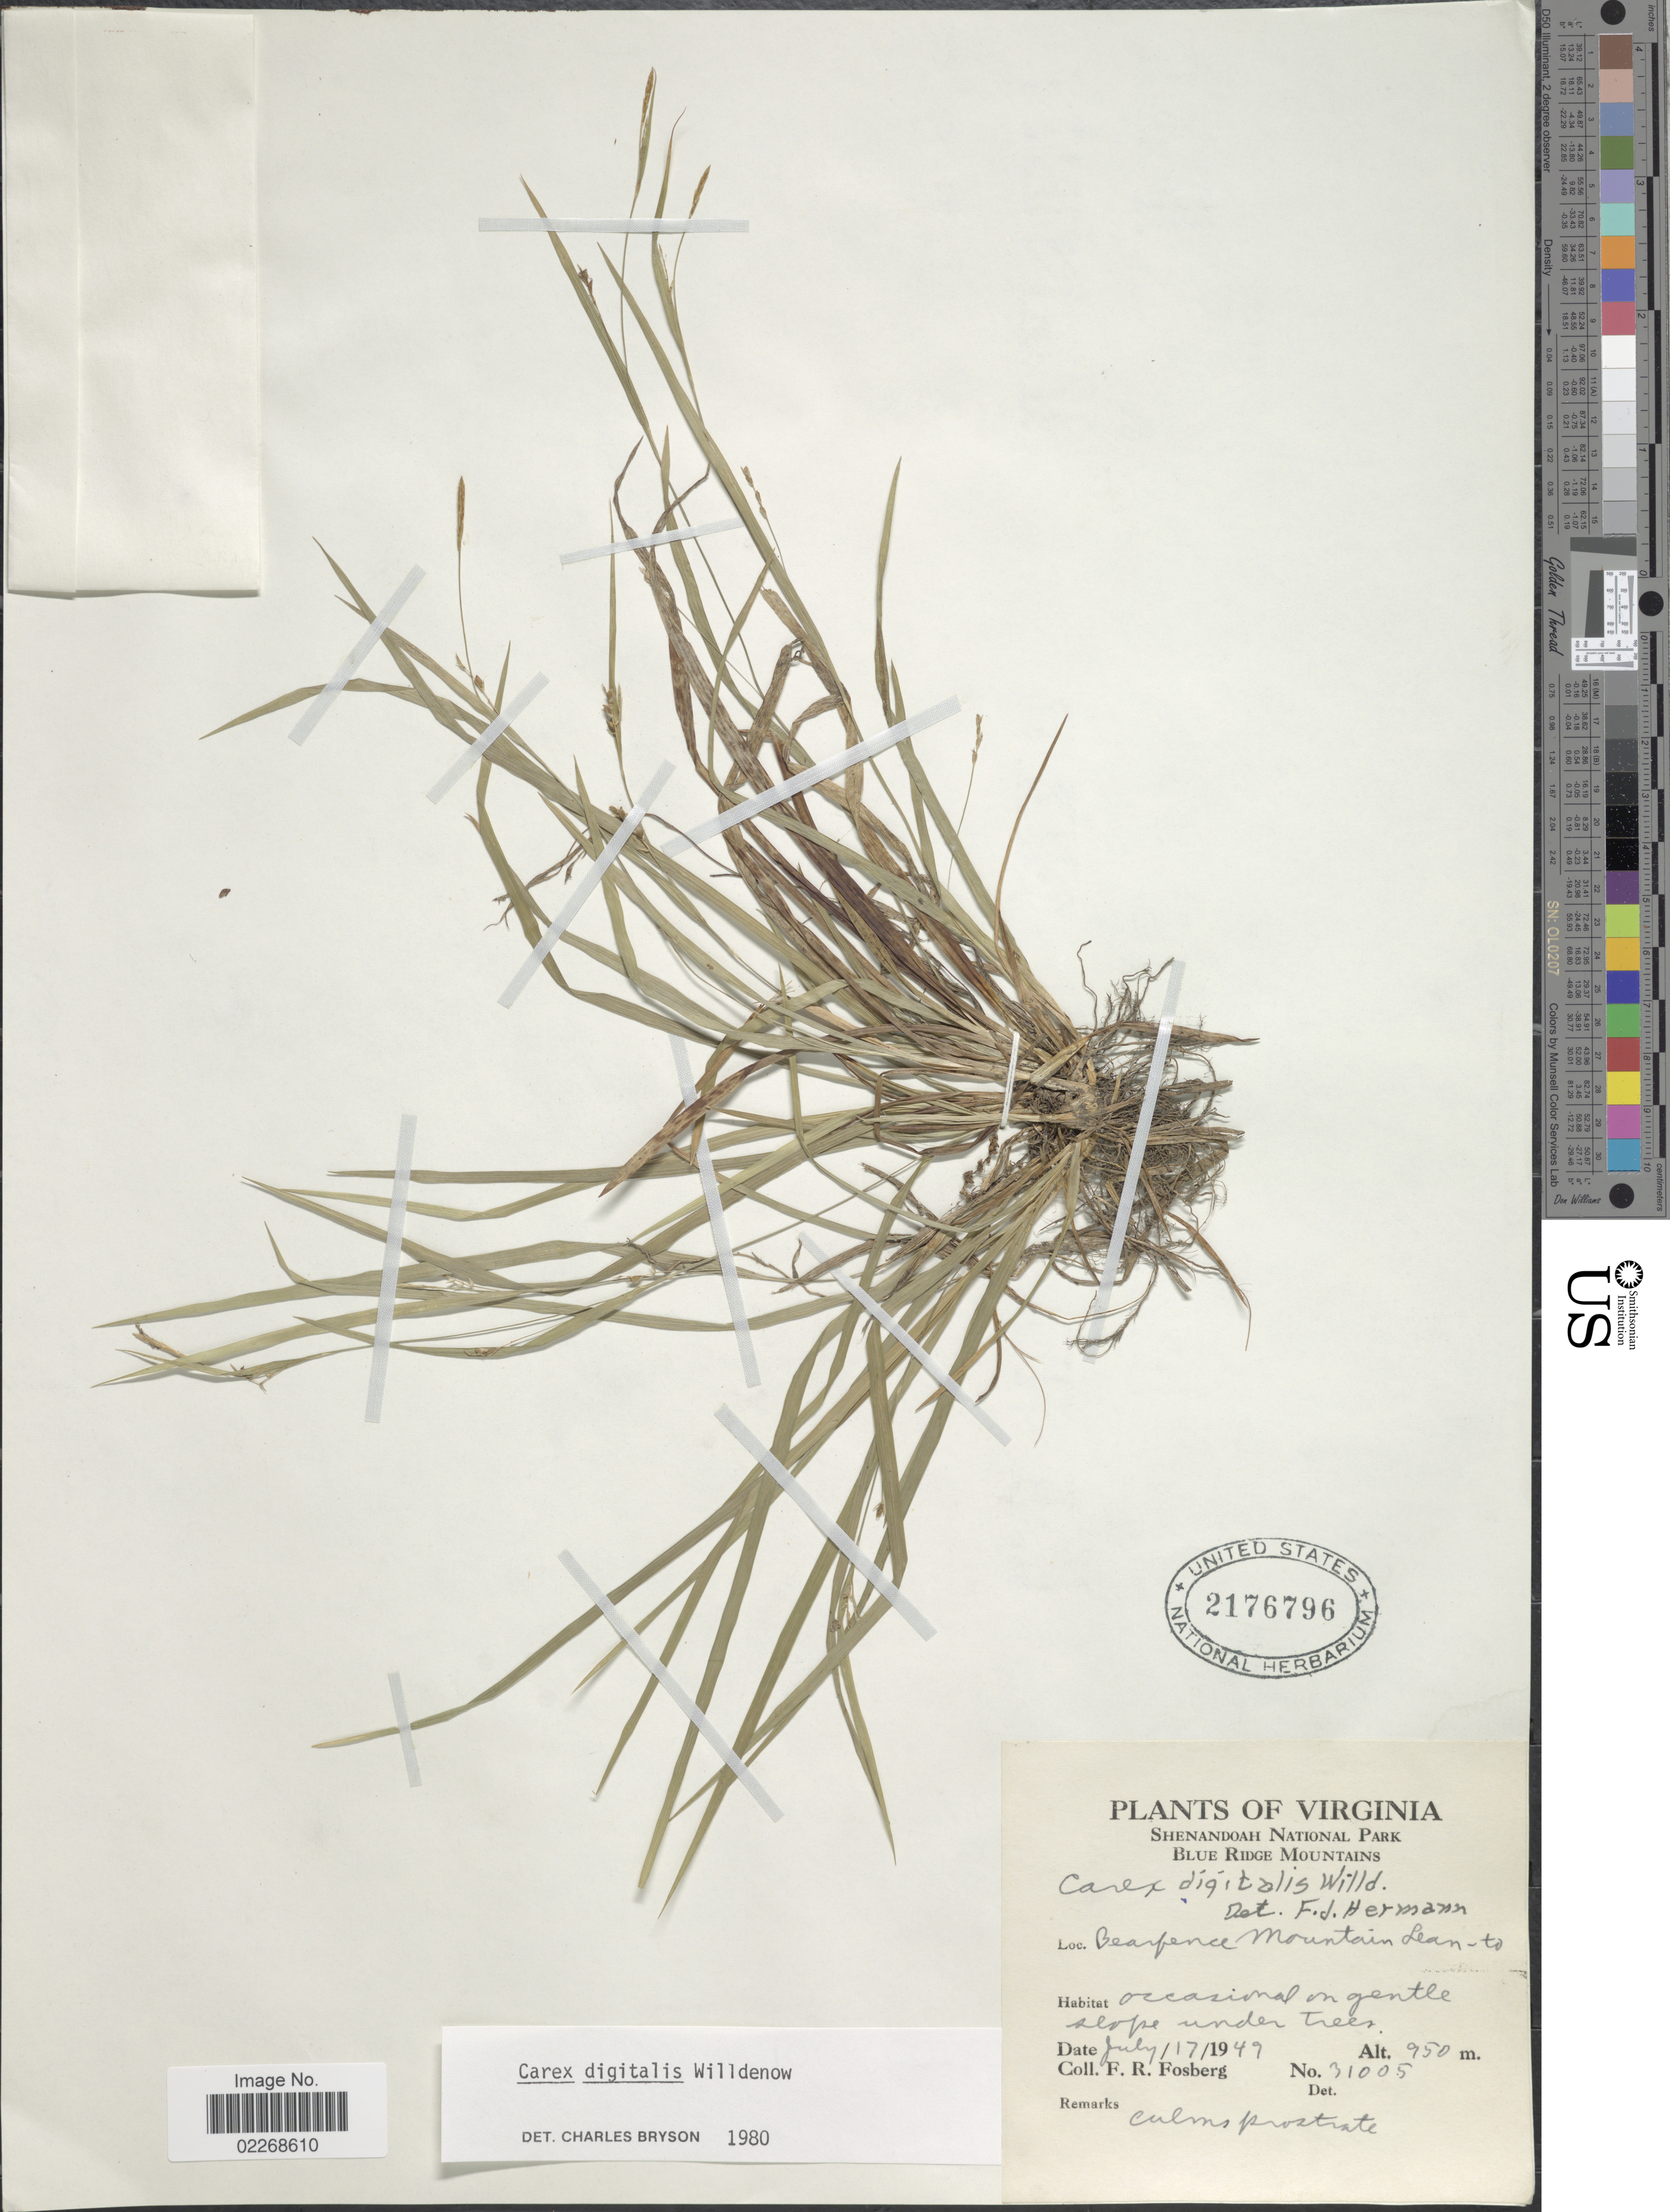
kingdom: Plantae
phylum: Tracheophyta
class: Liliopsida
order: Poales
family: Cyperaceae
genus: Carex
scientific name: Carex digitalis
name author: Willd.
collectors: F. R. Fosberg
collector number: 31005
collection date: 1949-07-17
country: United States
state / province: Virginia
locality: Shenandoah National Park, Blue Ridge Mountains, Bearfence Mountain Lean-to, occasional on gentle slope under trees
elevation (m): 950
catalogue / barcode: US 2176796